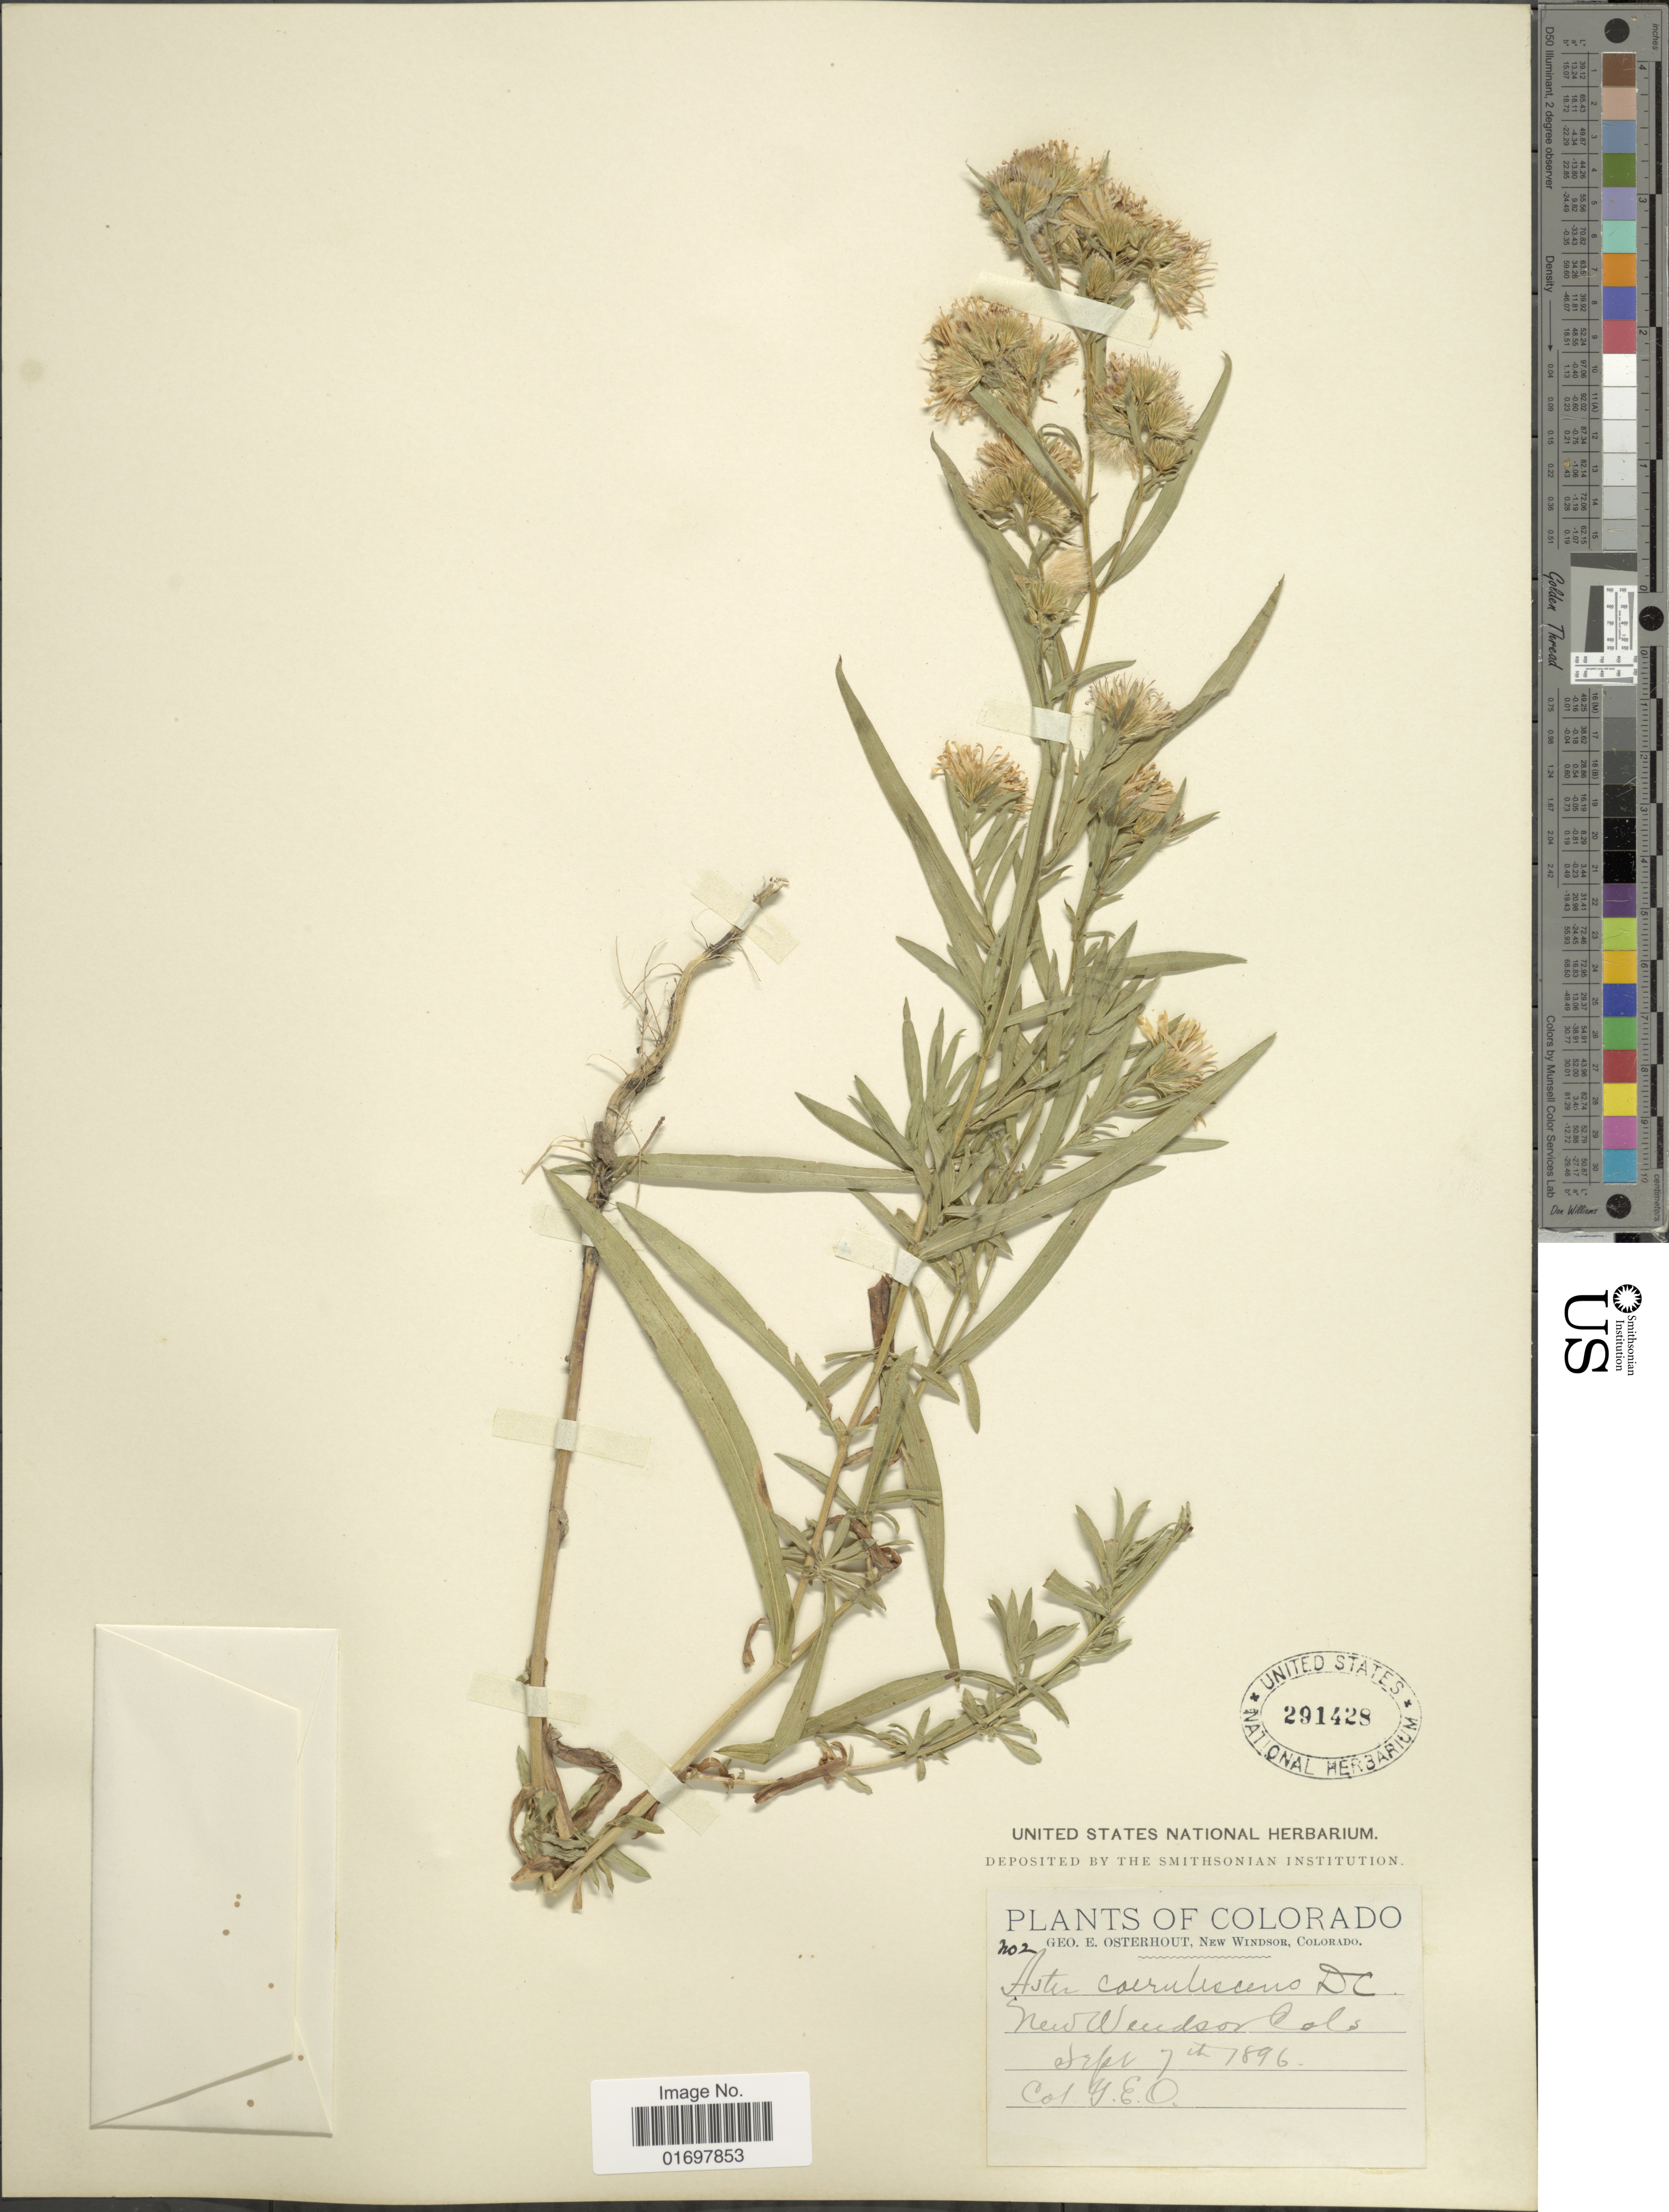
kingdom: Plantae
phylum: Tracheophyta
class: Magnoliopsida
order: Asterales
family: Asteraceae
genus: Symphyotrichum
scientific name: Symphyotrichum lanceolatum var. hesperium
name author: (A. Gray) G.L. Nesom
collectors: G. Osterhout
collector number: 2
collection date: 1896-09-07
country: United States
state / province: Colorado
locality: New Windsor, Colo.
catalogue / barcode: US 291428